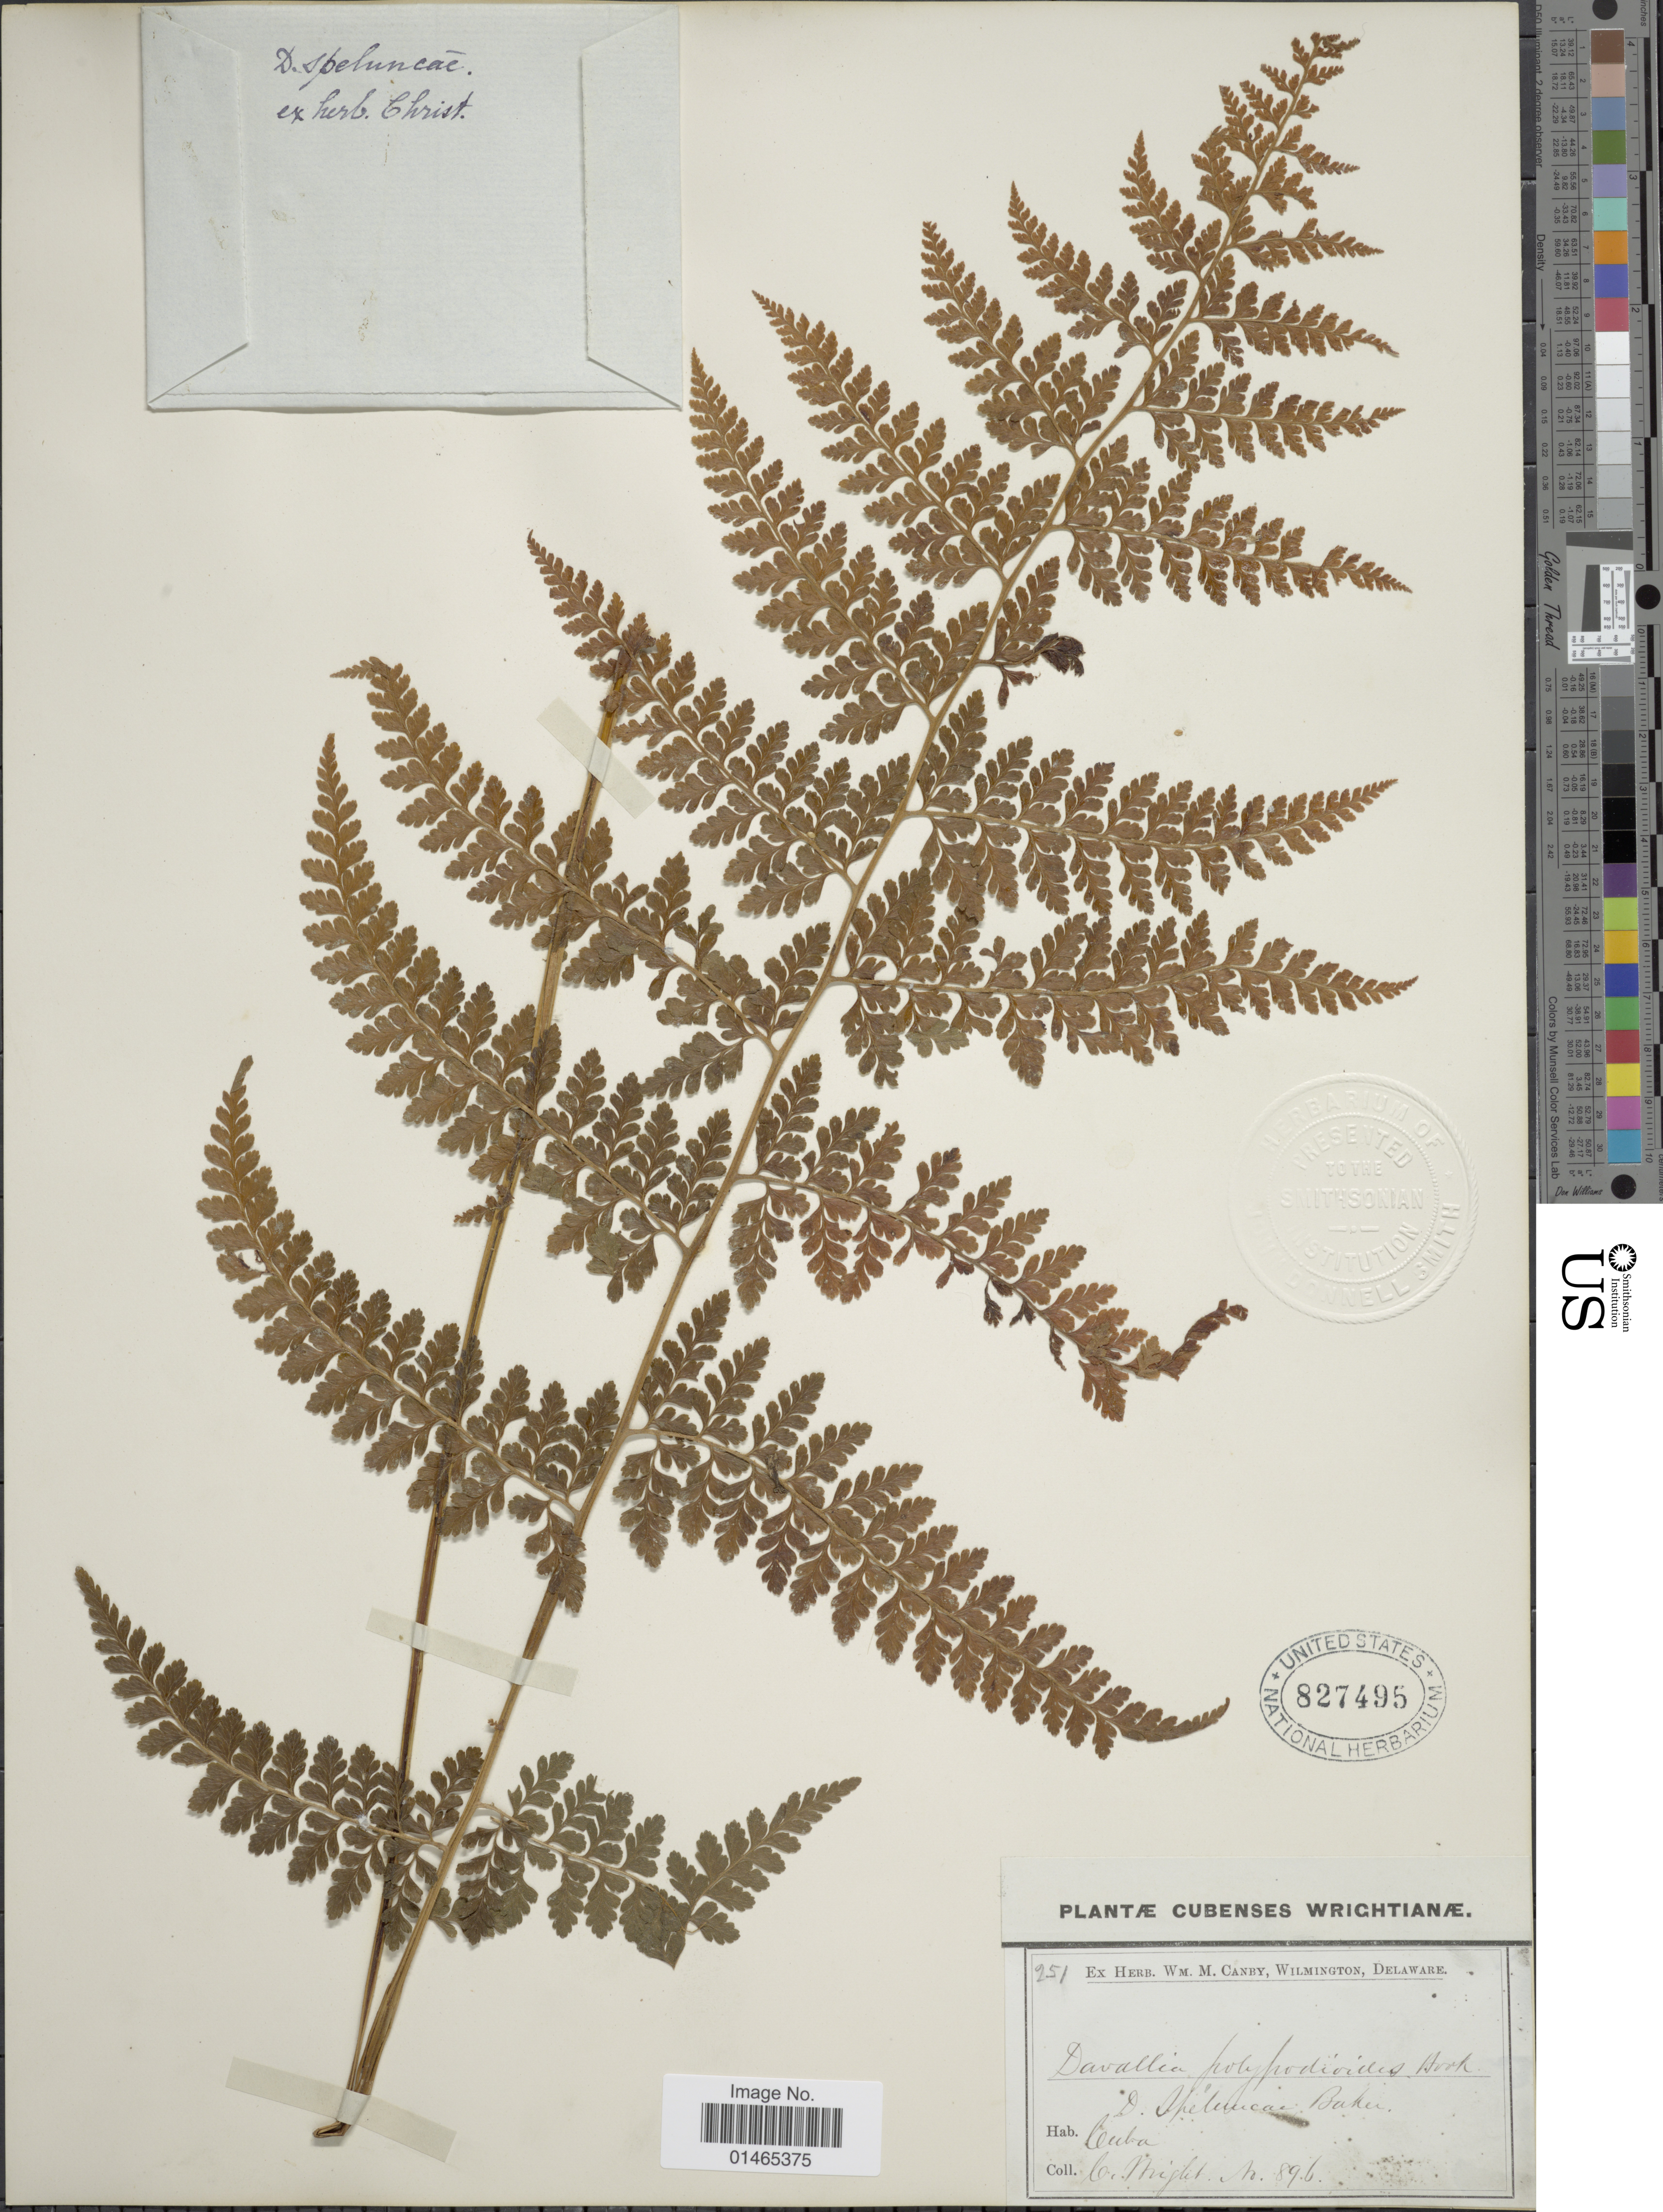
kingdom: Plantae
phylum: Tracheophyta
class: Polypodiopsida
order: Polypodiales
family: Dennstaedtiaceae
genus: Microlepia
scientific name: Microlepia jamaicensis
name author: (Hook.) Fée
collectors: C. Wright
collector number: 896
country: Cuba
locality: Cuba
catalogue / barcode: US 827495